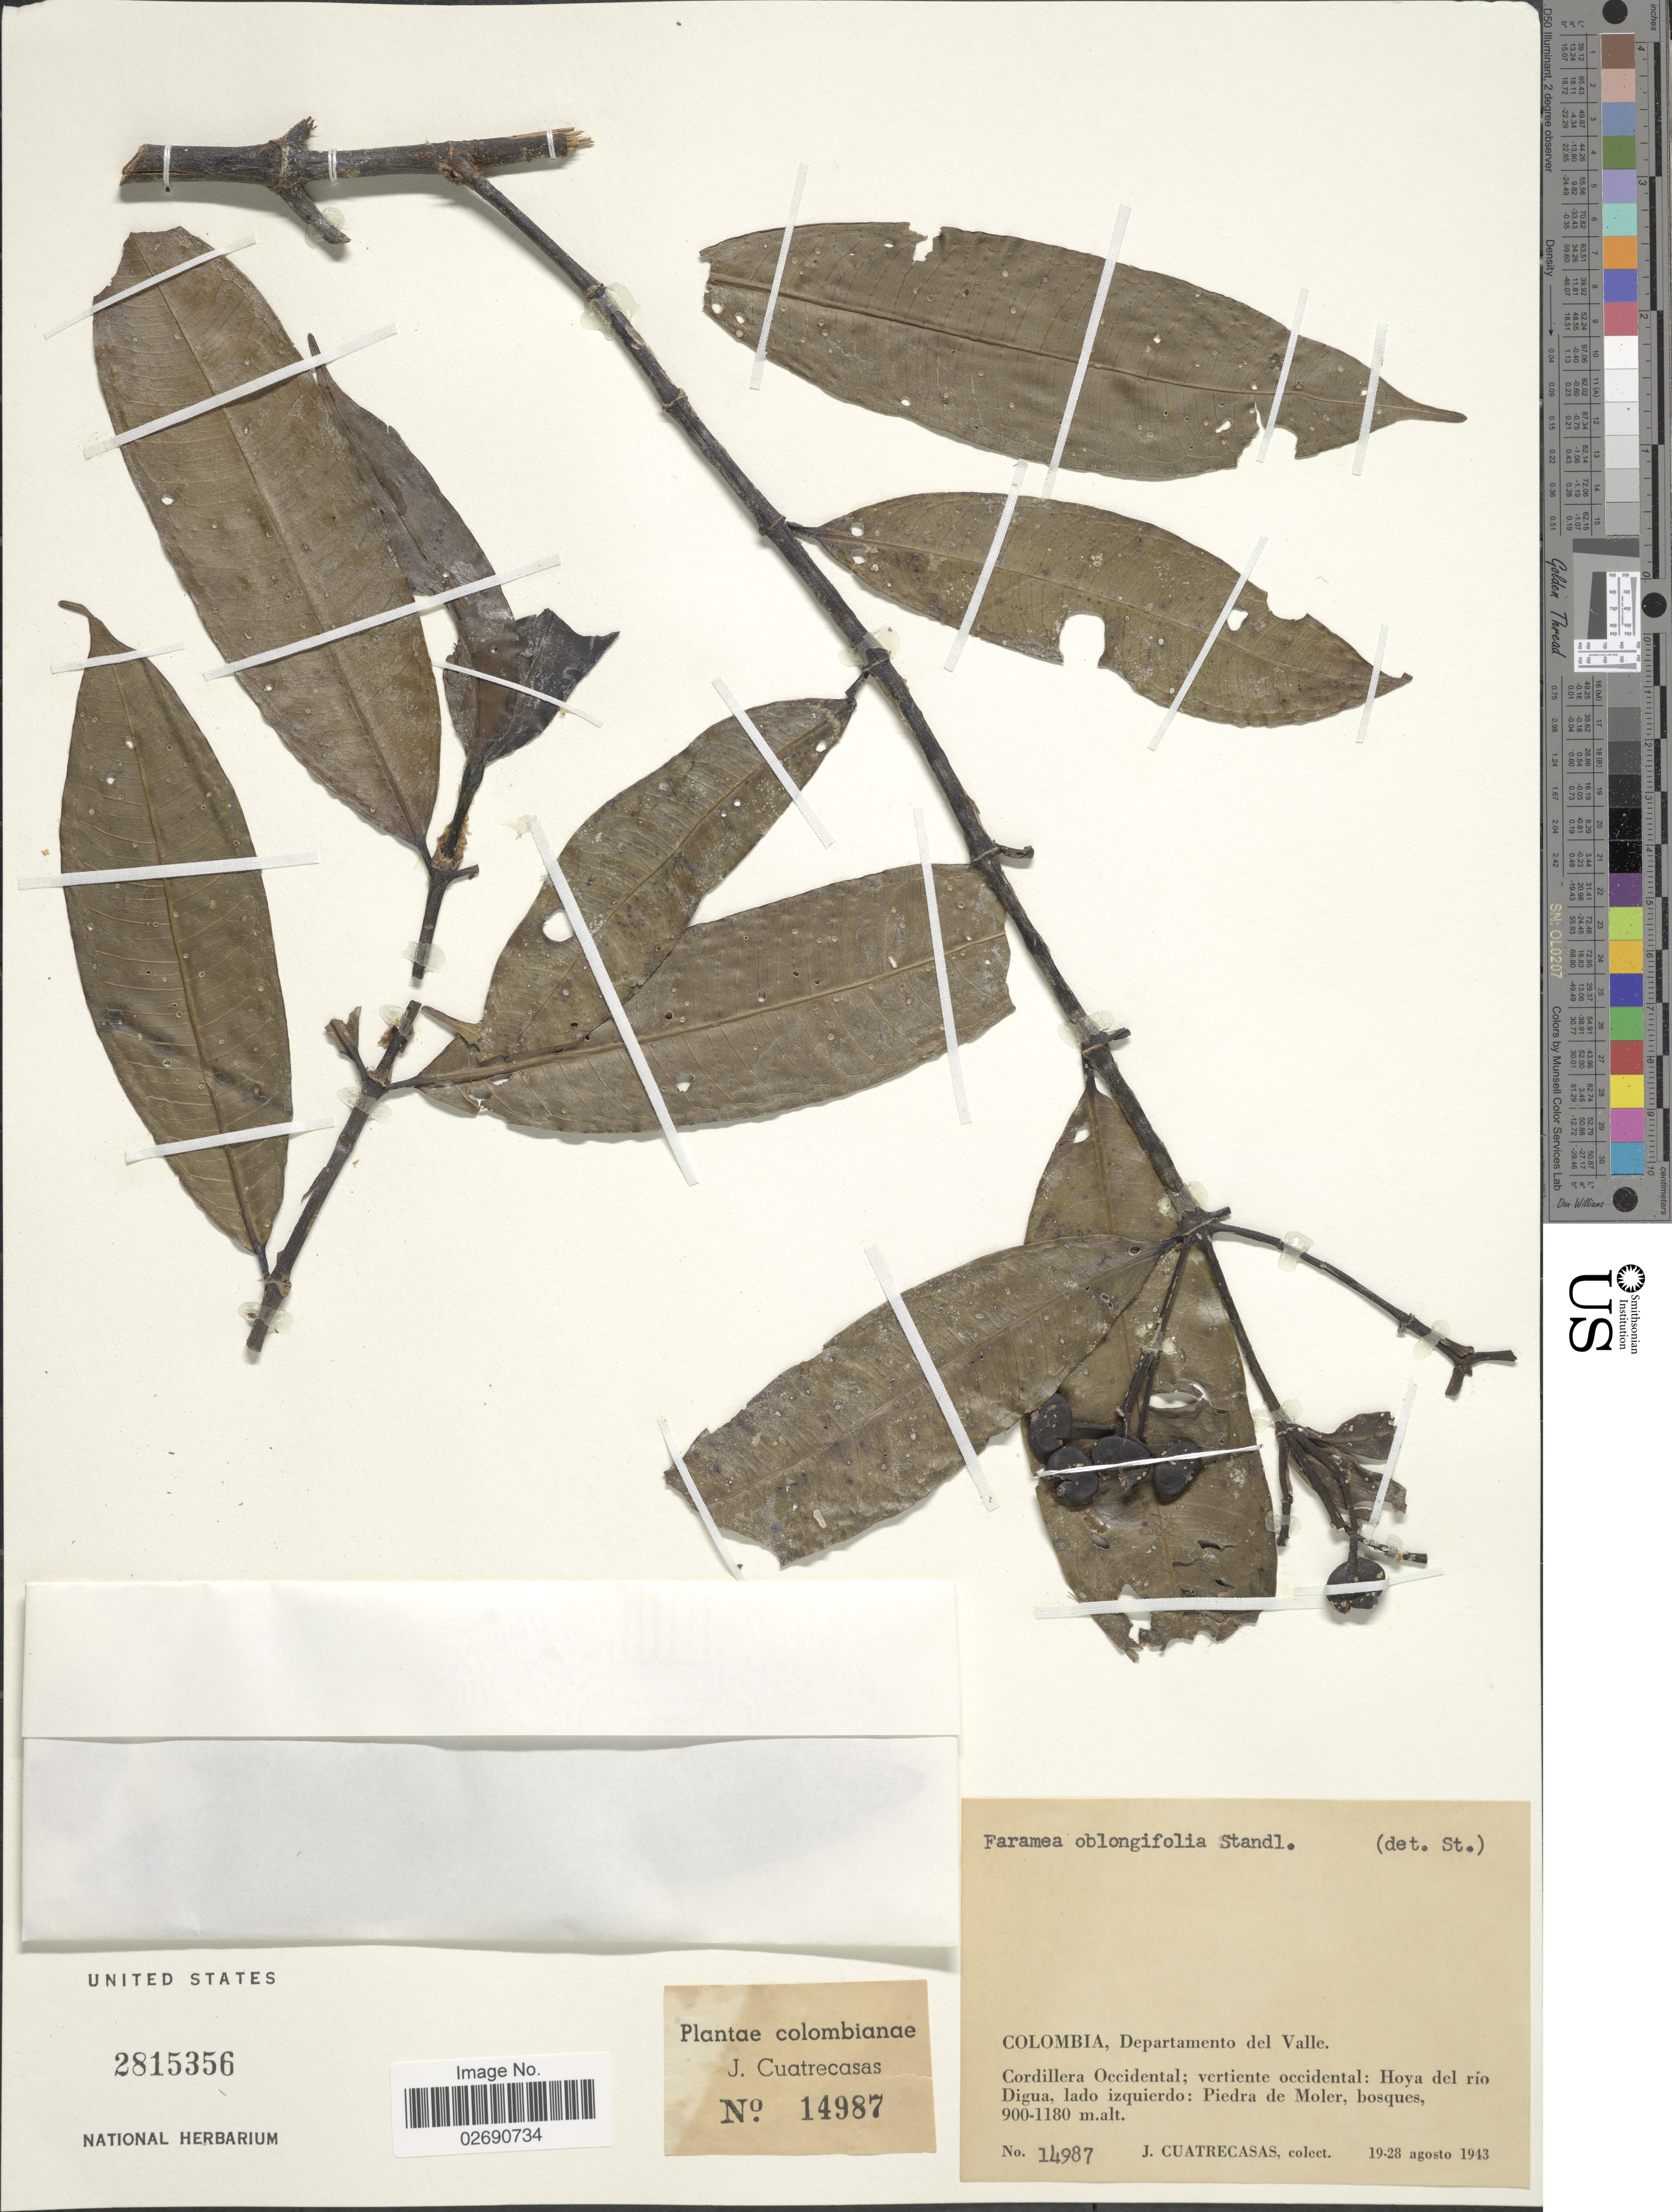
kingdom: Plantae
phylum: Tracheophyta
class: Magnoliopsida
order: Gentianales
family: Rubiaceae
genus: Faramea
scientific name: Faramea oblongifolia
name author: Standl.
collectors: J. Cuatrecasas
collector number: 14987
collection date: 1943-08-19/1943-08-28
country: Colombia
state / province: Valle del Cauca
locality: Departamento del Valle, Cordillera Occidental; vertiente occidental: Hoya del río Digua, lado izquierdo: Piedra de Moler, bosques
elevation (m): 900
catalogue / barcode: US 2815356